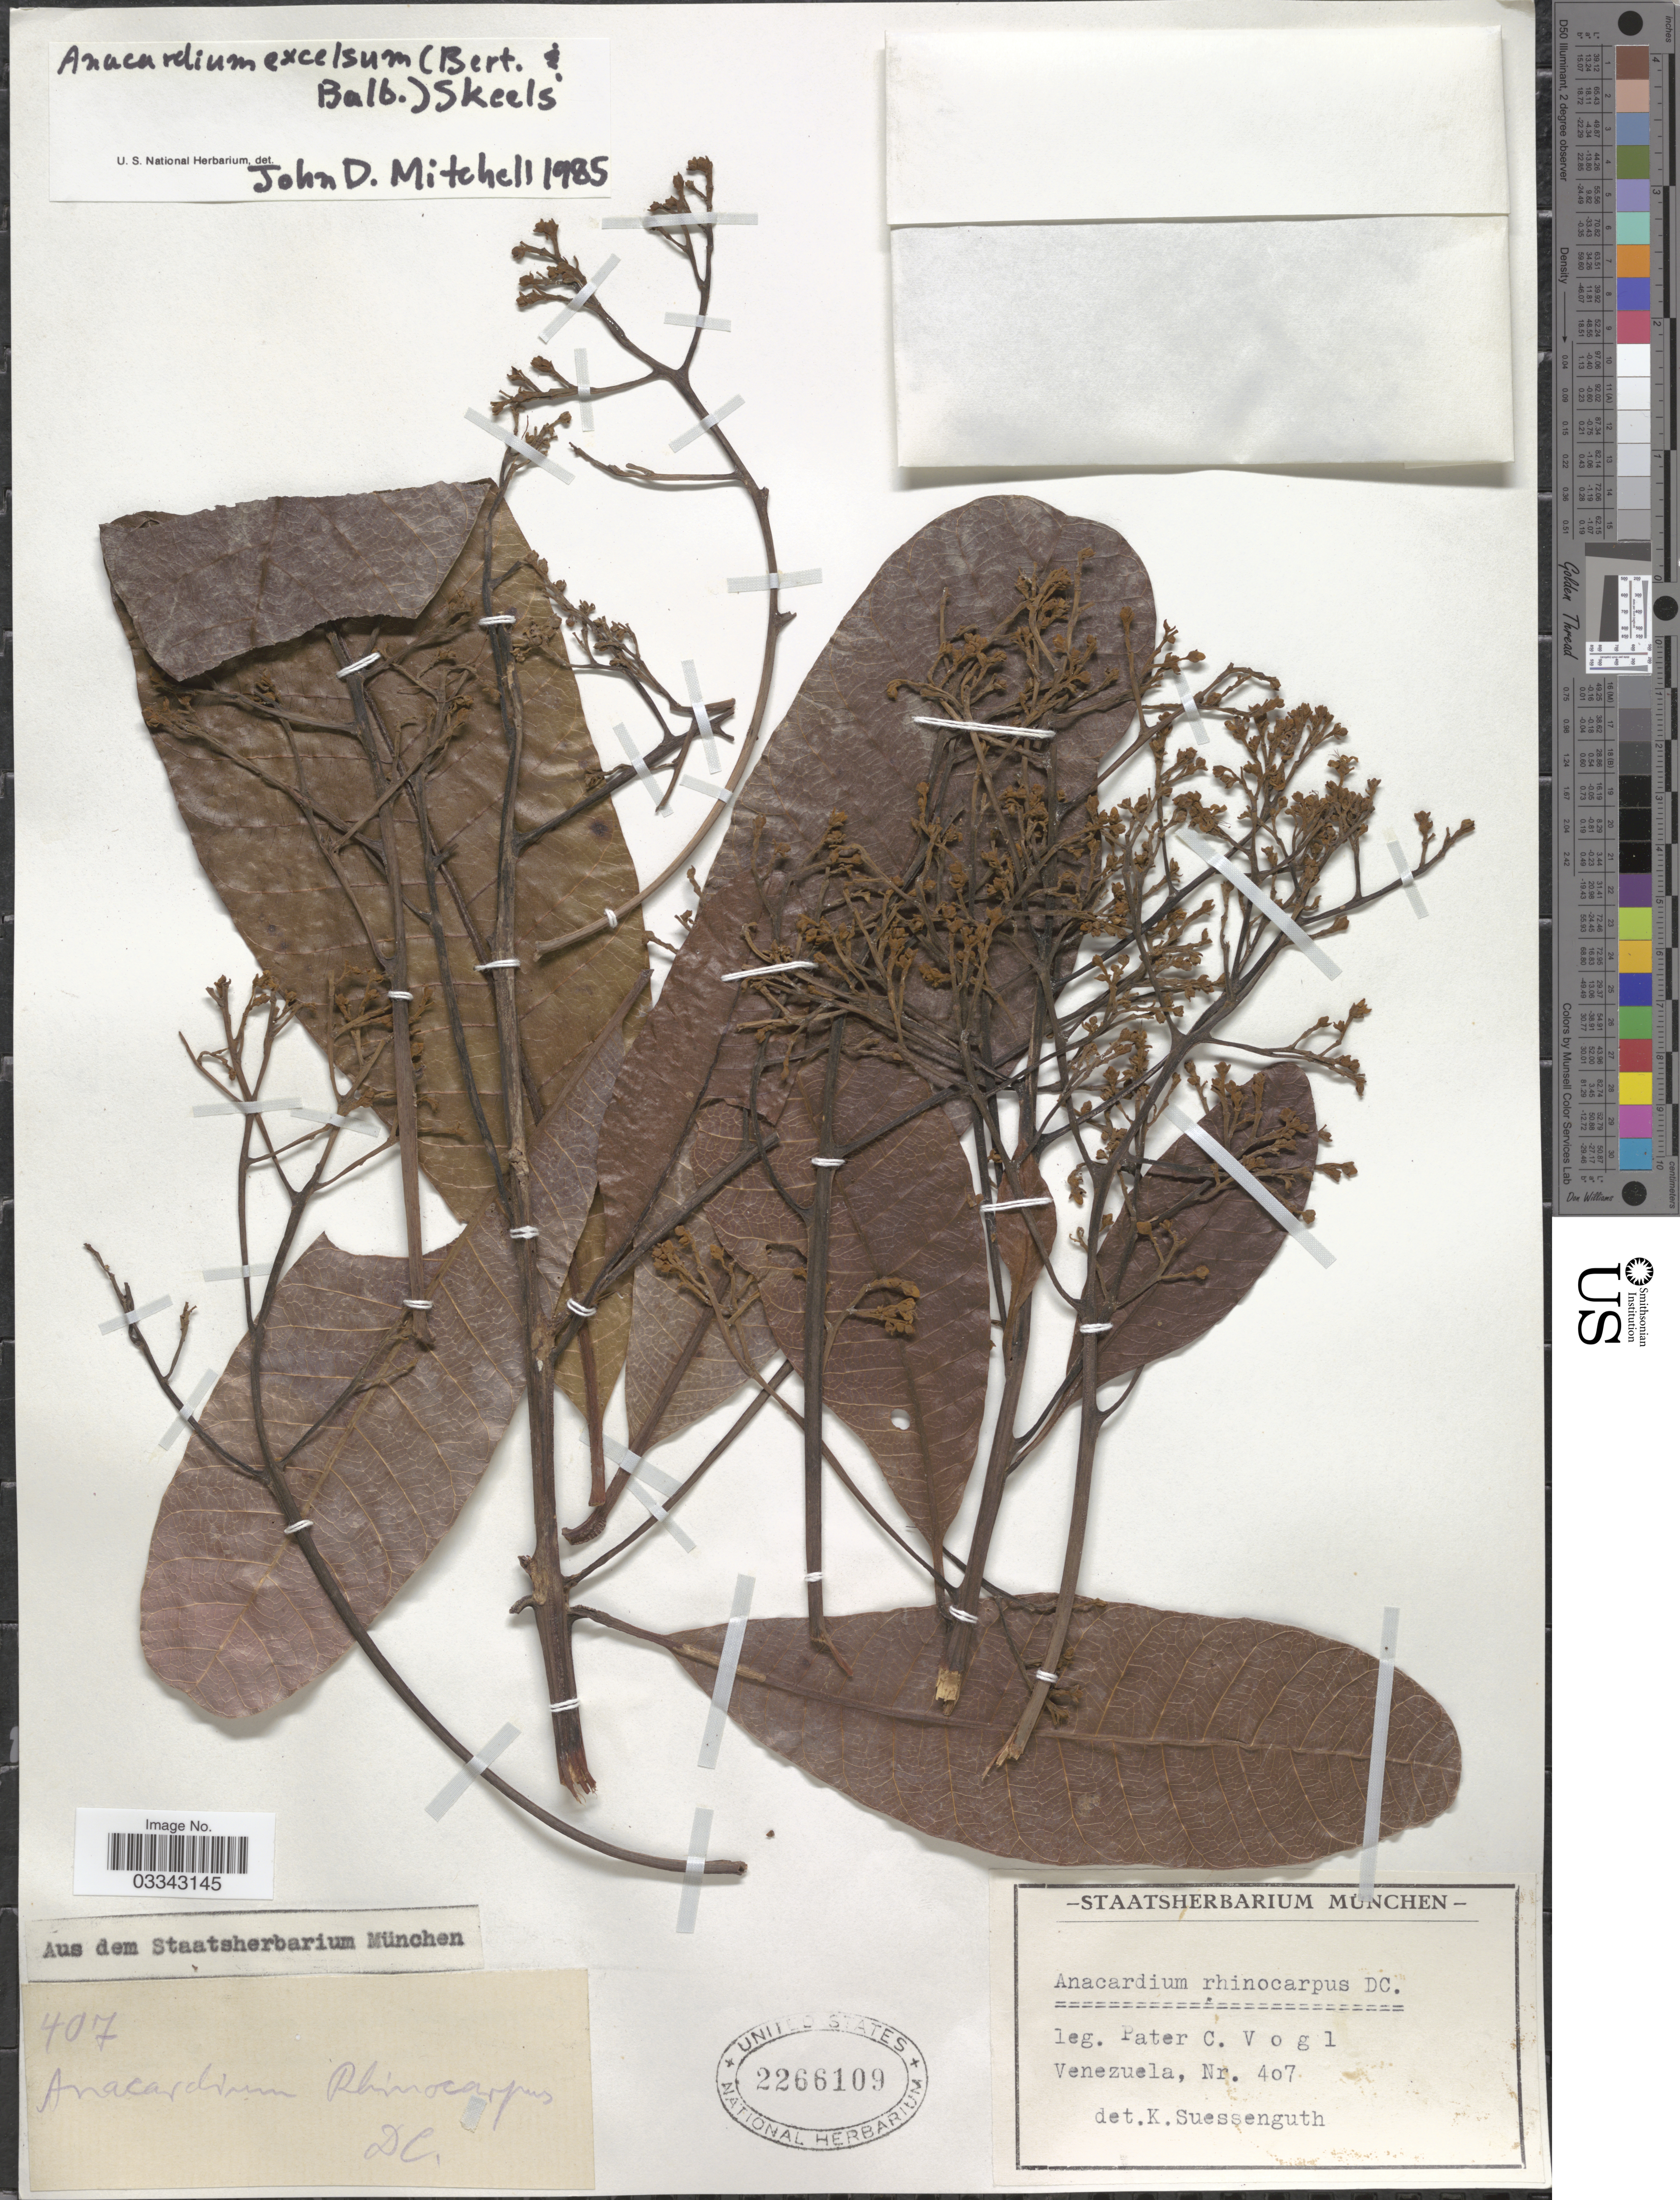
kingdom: Plantae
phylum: Tracheophyta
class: Magnoliopsida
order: Sapindales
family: Anacardiaceae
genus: Anacardium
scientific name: Anacardium excelsum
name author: (Kunth) Skeels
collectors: P. Vogl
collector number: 407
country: Venezuela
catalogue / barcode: US 2266109